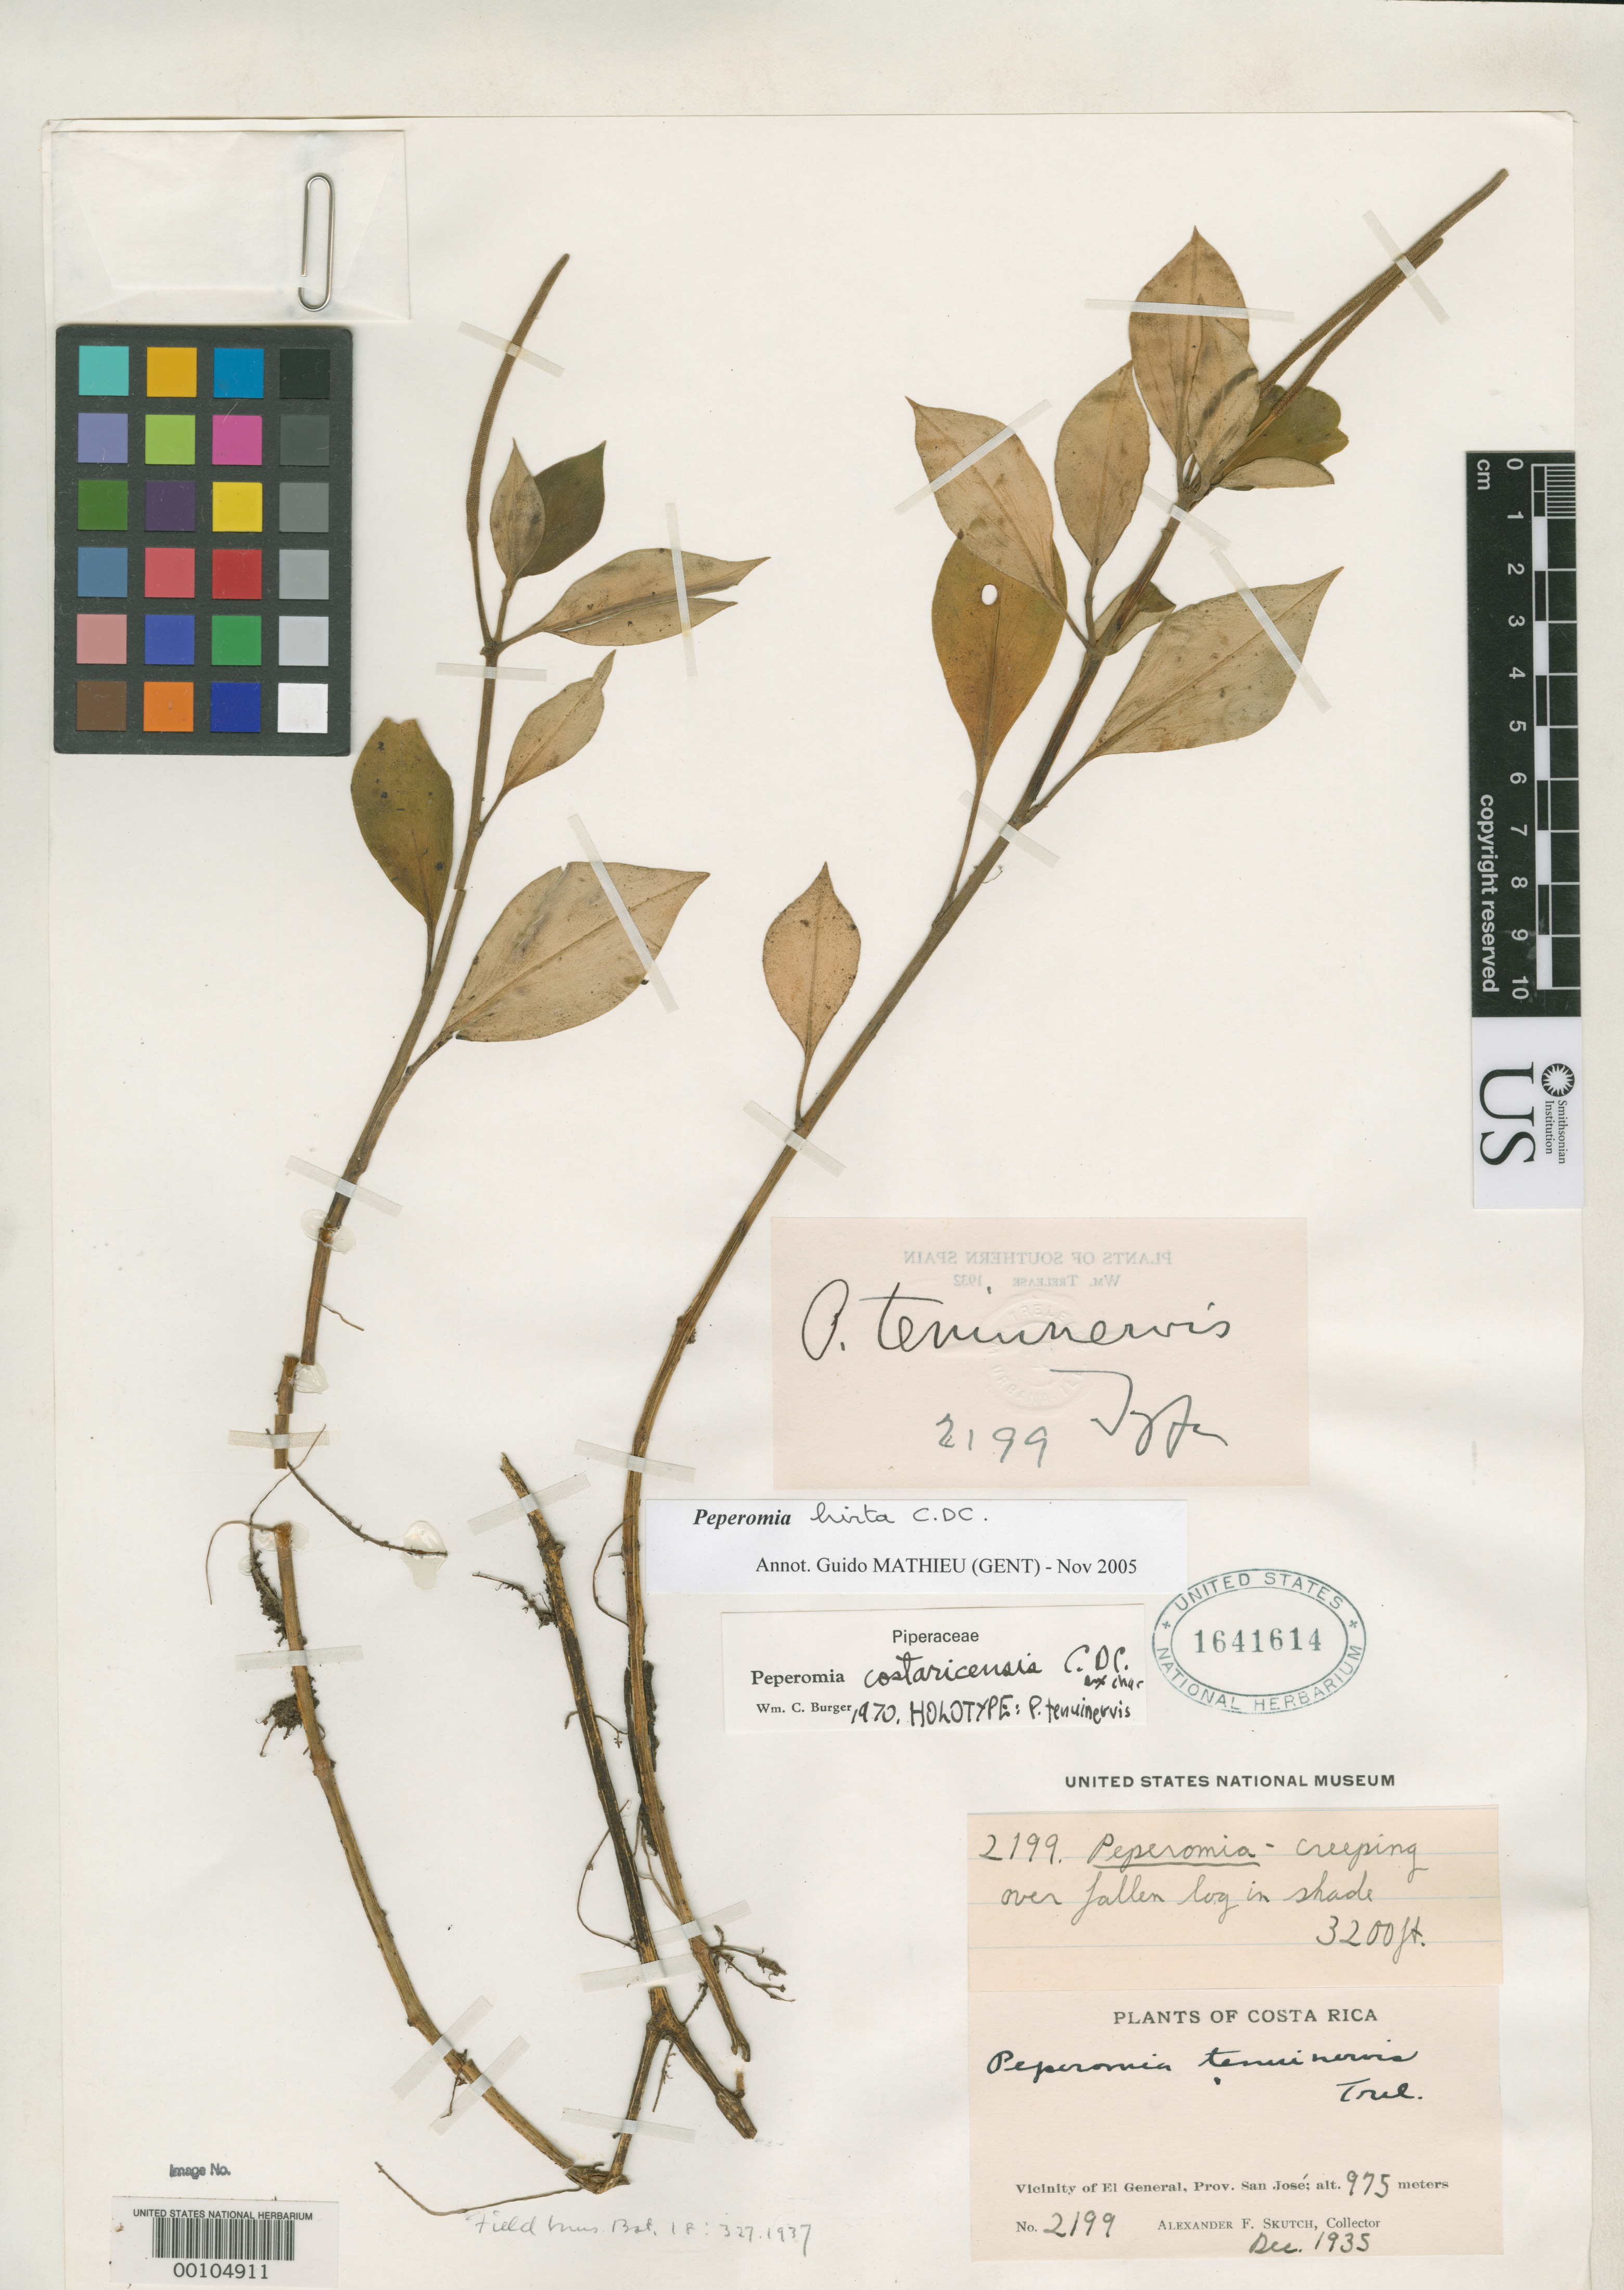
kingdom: Plantae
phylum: Tracheophyta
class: Magnoliopsida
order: Piperales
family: Piperaceae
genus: Peperomia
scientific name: Peperomia tenuinervis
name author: Trel. in Standl.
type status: Holotype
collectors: A. F. Skutch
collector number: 2199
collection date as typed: Dec 1935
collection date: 1935-12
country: Costa Rica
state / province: San José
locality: Vicinity of El General.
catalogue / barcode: US 1641614